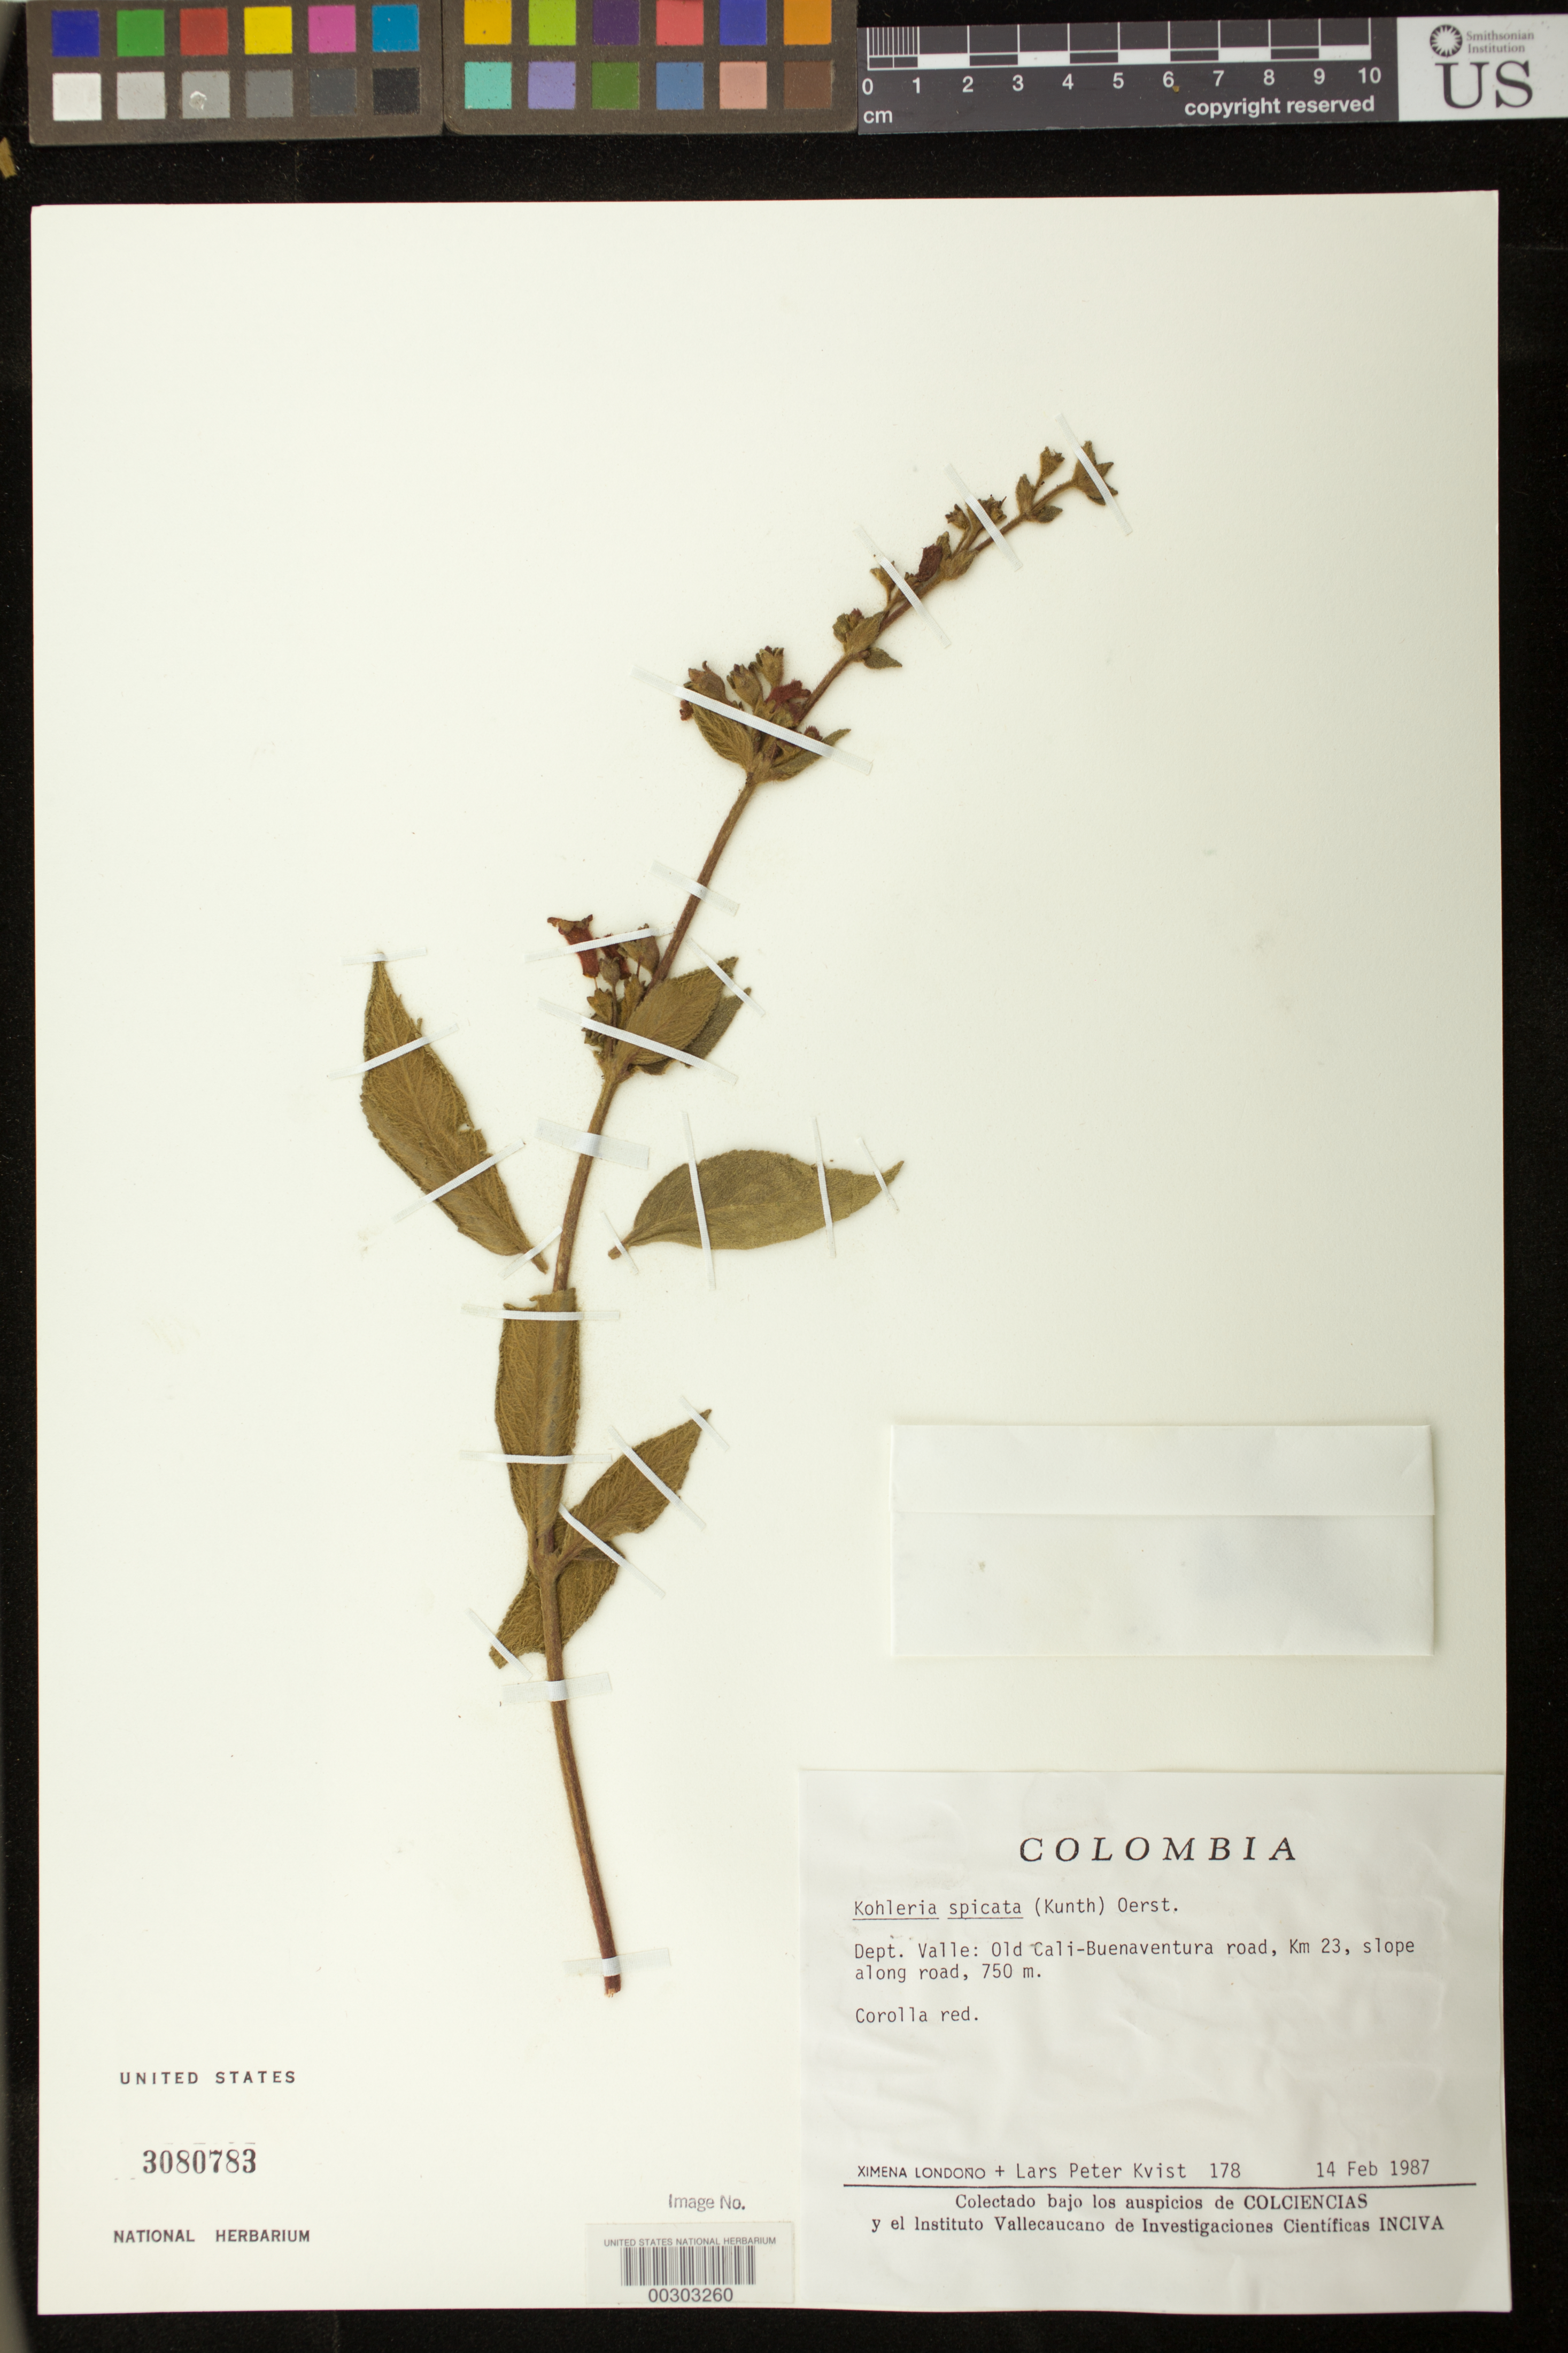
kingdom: Plantae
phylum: Tracheophyta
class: Magnoliopsida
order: Lamiales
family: Gesneriaceae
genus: Kohleria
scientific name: Kohleria spicata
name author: (Kunth) Oerst.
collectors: X. Londoño & L. P. Kvist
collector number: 178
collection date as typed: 14 Feb 1987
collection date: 1987-02-14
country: Colombia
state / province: Valle del Cauca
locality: Old Cali-Buenaventura road, km 23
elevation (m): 750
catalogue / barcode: US 3080783